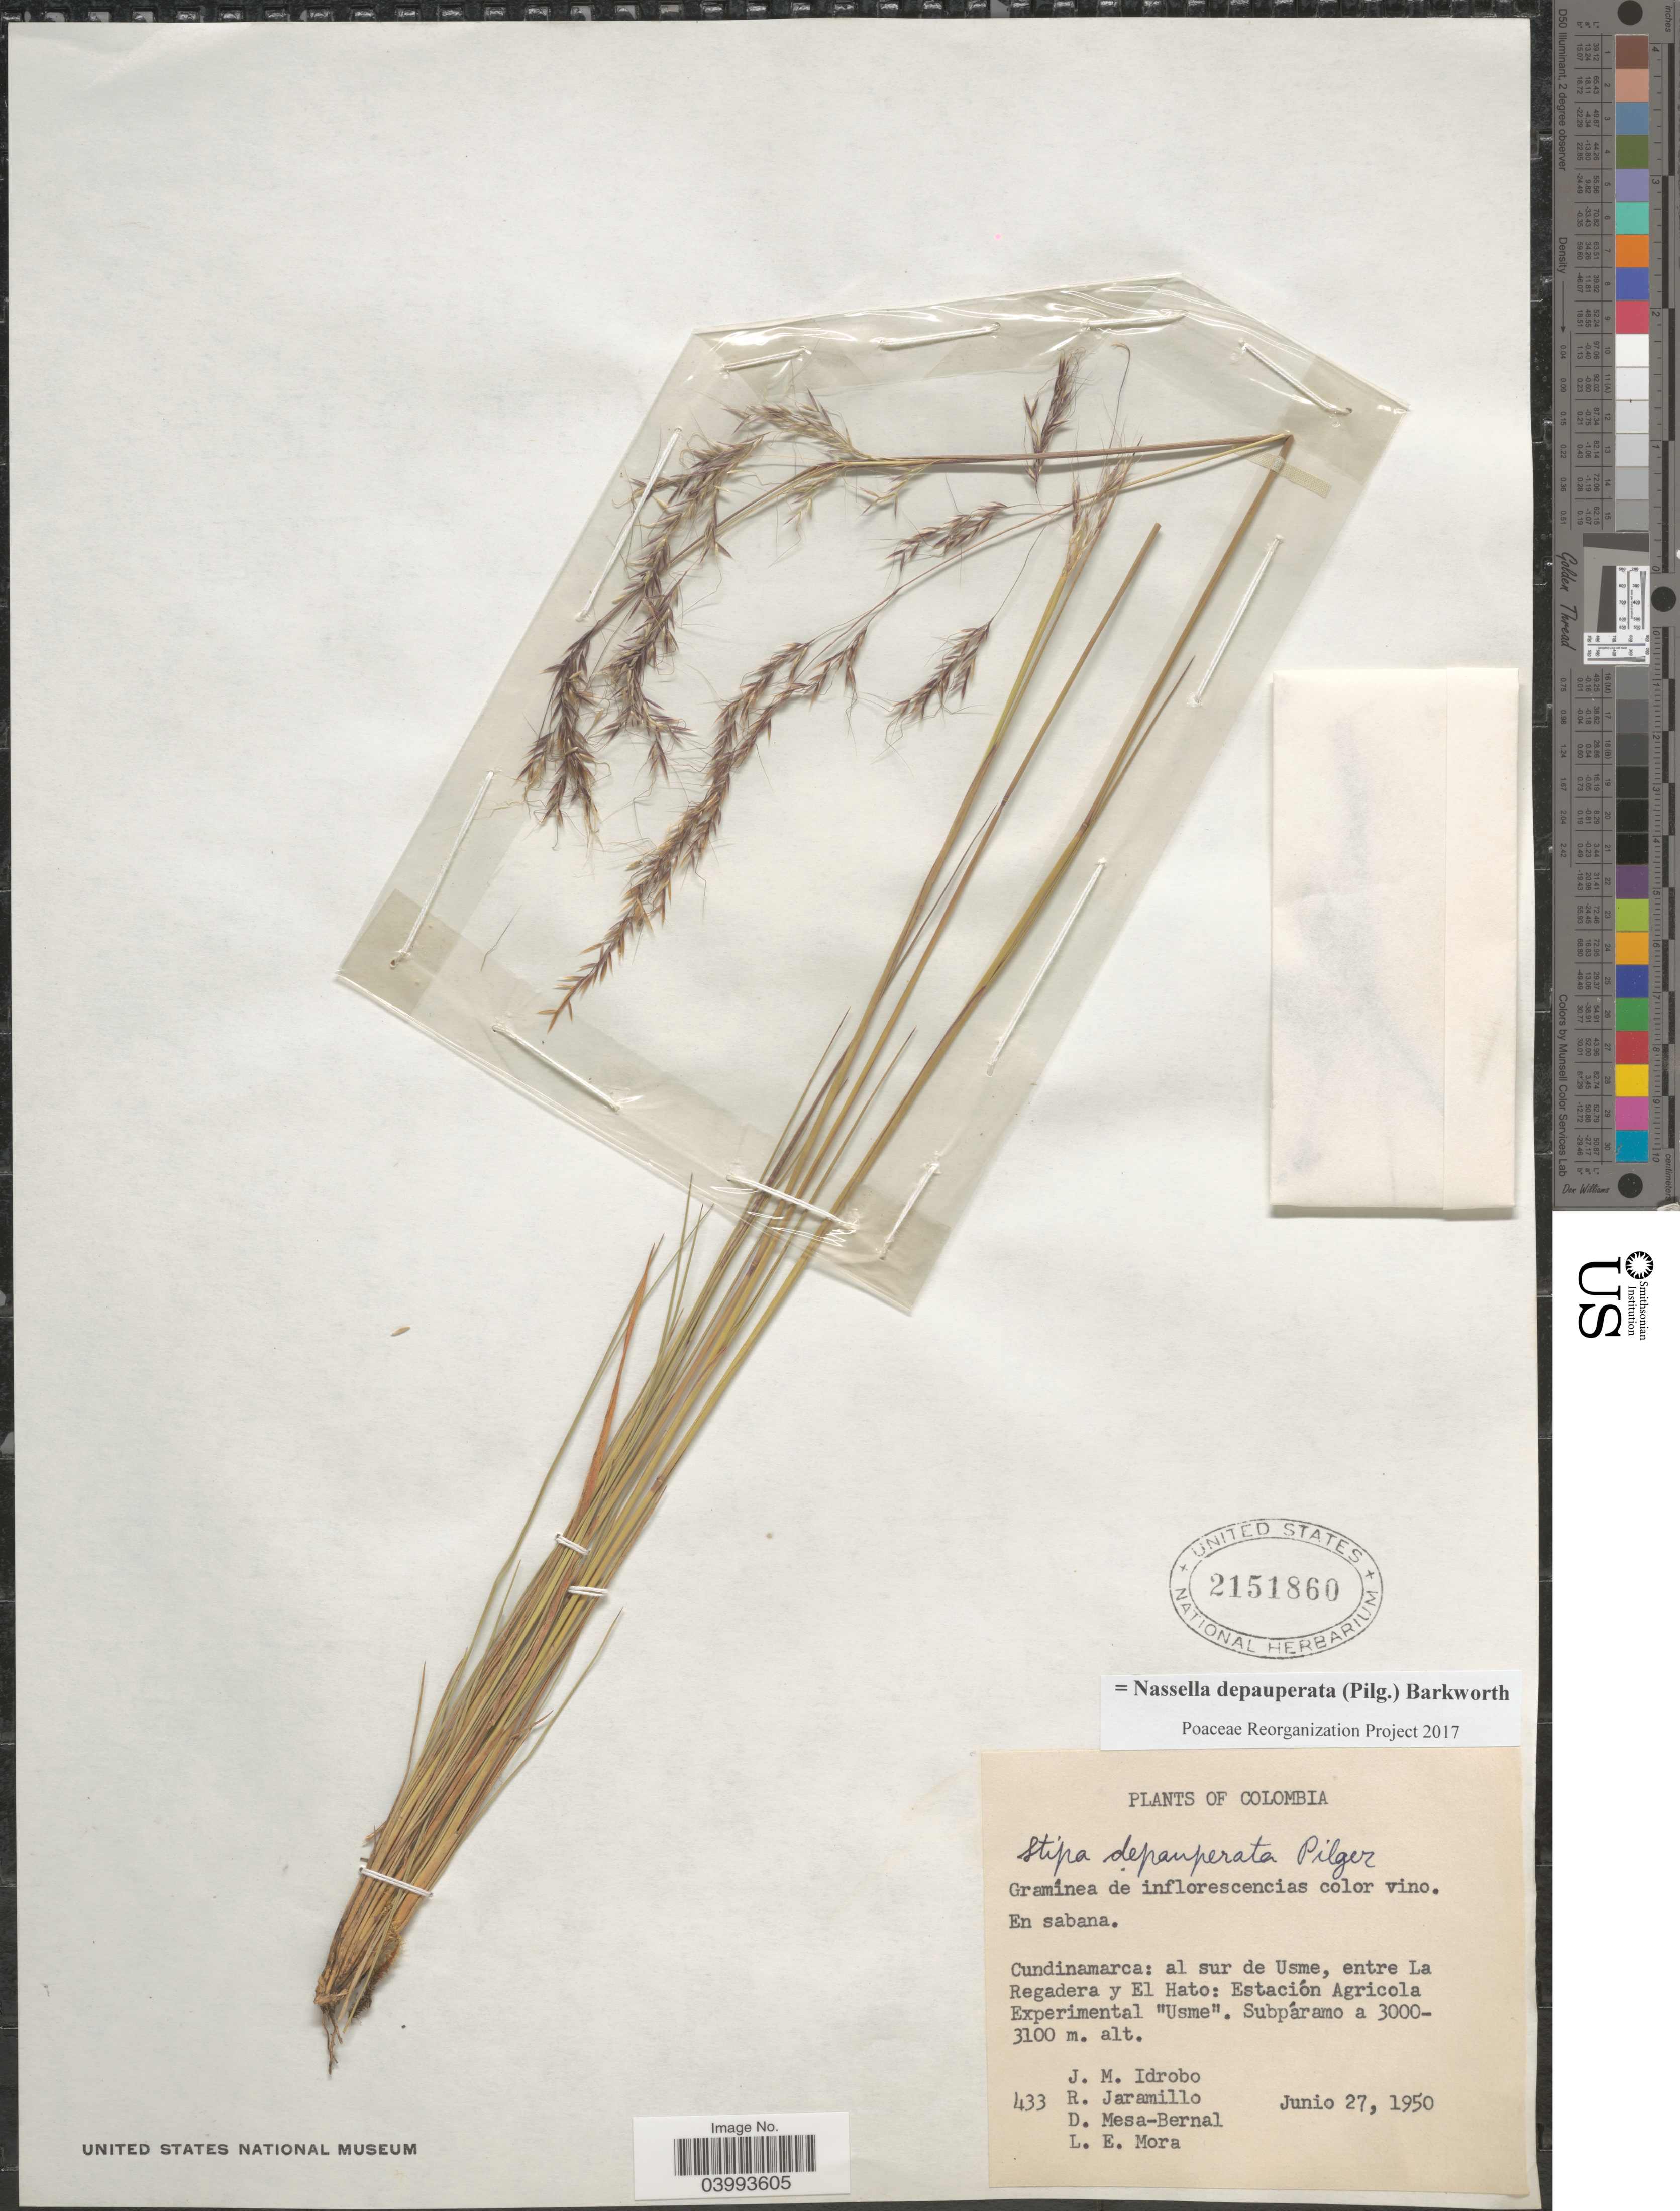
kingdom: Plantae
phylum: Tracheophyta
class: Liliopsida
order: Poales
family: Poaceae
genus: Nassella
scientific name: Nassella depauperata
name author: (Pilg.) Barkworth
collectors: J. M. Idrobo, R. Jaramillo, D. Mesa-Bernal & L. Mora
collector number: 433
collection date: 1950-06-27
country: Colombia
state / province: Cundinamarca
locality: Al sur de Usme, entre La Regadera y El Hato: Estación Agricola Experimental "Usme".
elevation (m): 3000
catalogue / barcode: US 2151860